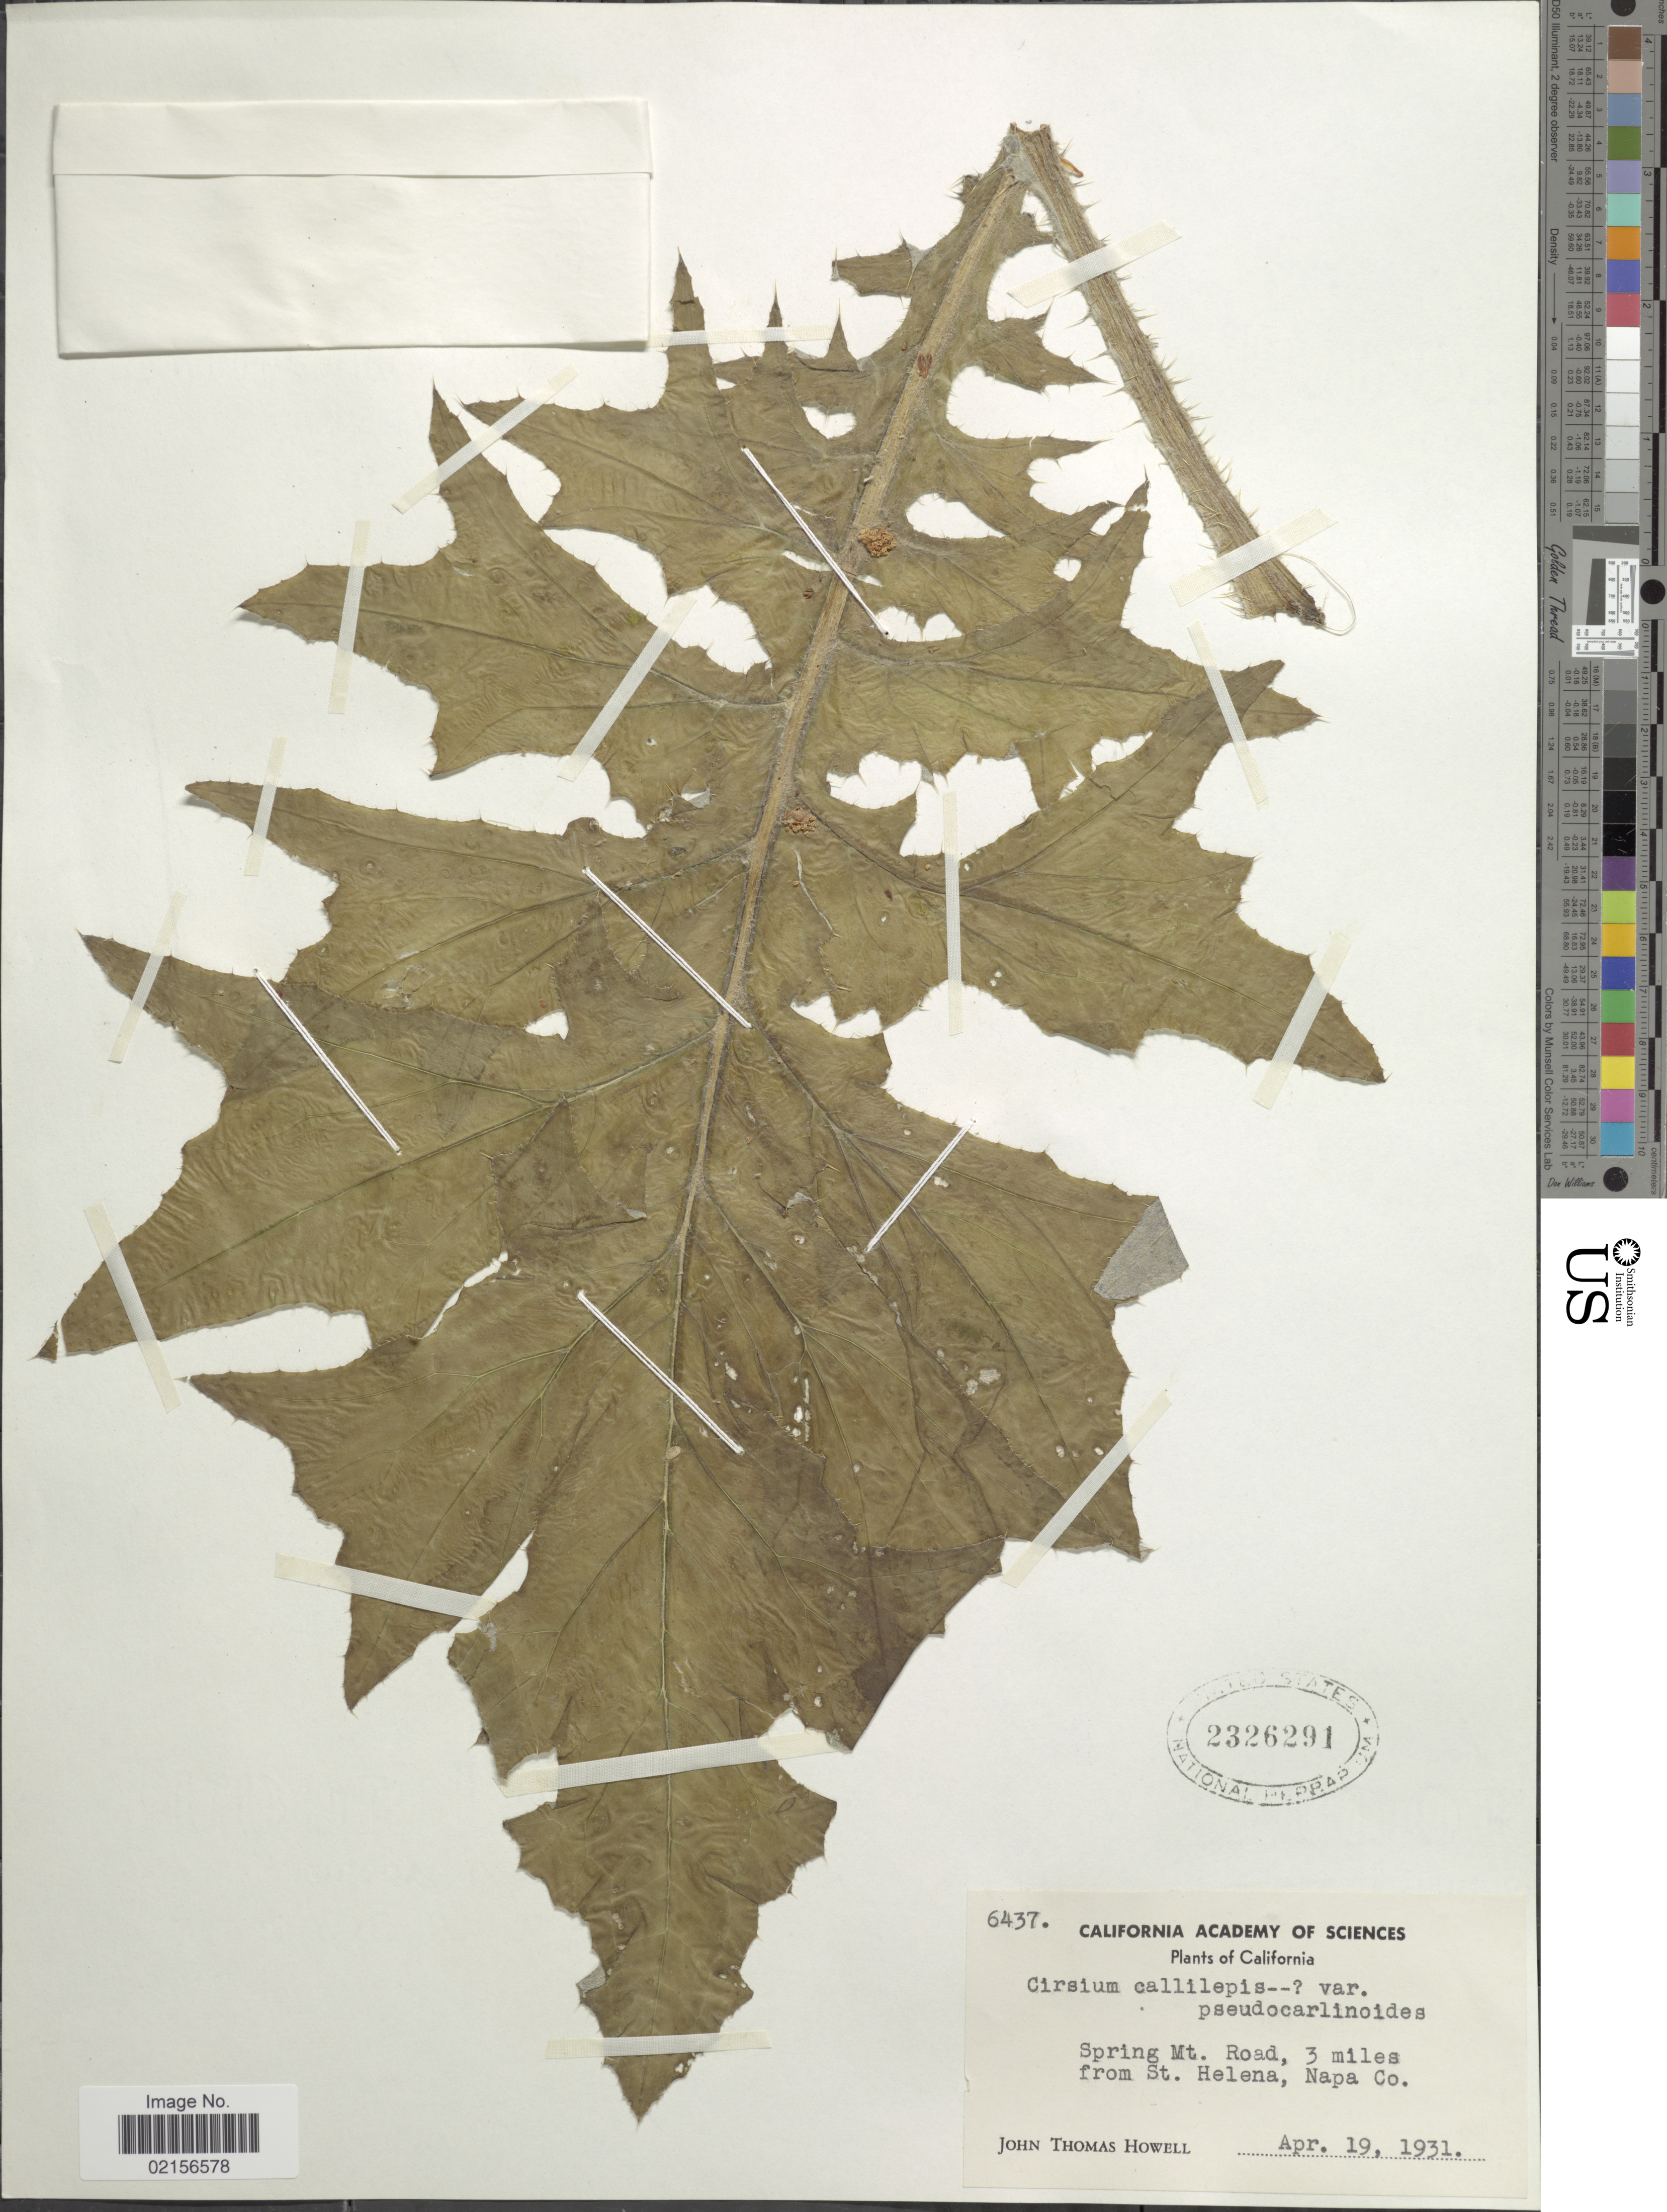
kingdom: Plantae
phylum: Tracheophyta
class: Magnoliopsida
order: Asterales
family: Asteraceae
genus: Cirsium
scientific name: Cirsium remotifolium var. odontolepis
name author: Petr.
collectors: J. T. Howell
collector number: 6437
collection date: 1931-04-19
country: United States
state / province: California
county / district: Napa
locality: Spring Mt Road, 3 miles from St Helena, Napa Co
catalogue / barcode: US 2326291